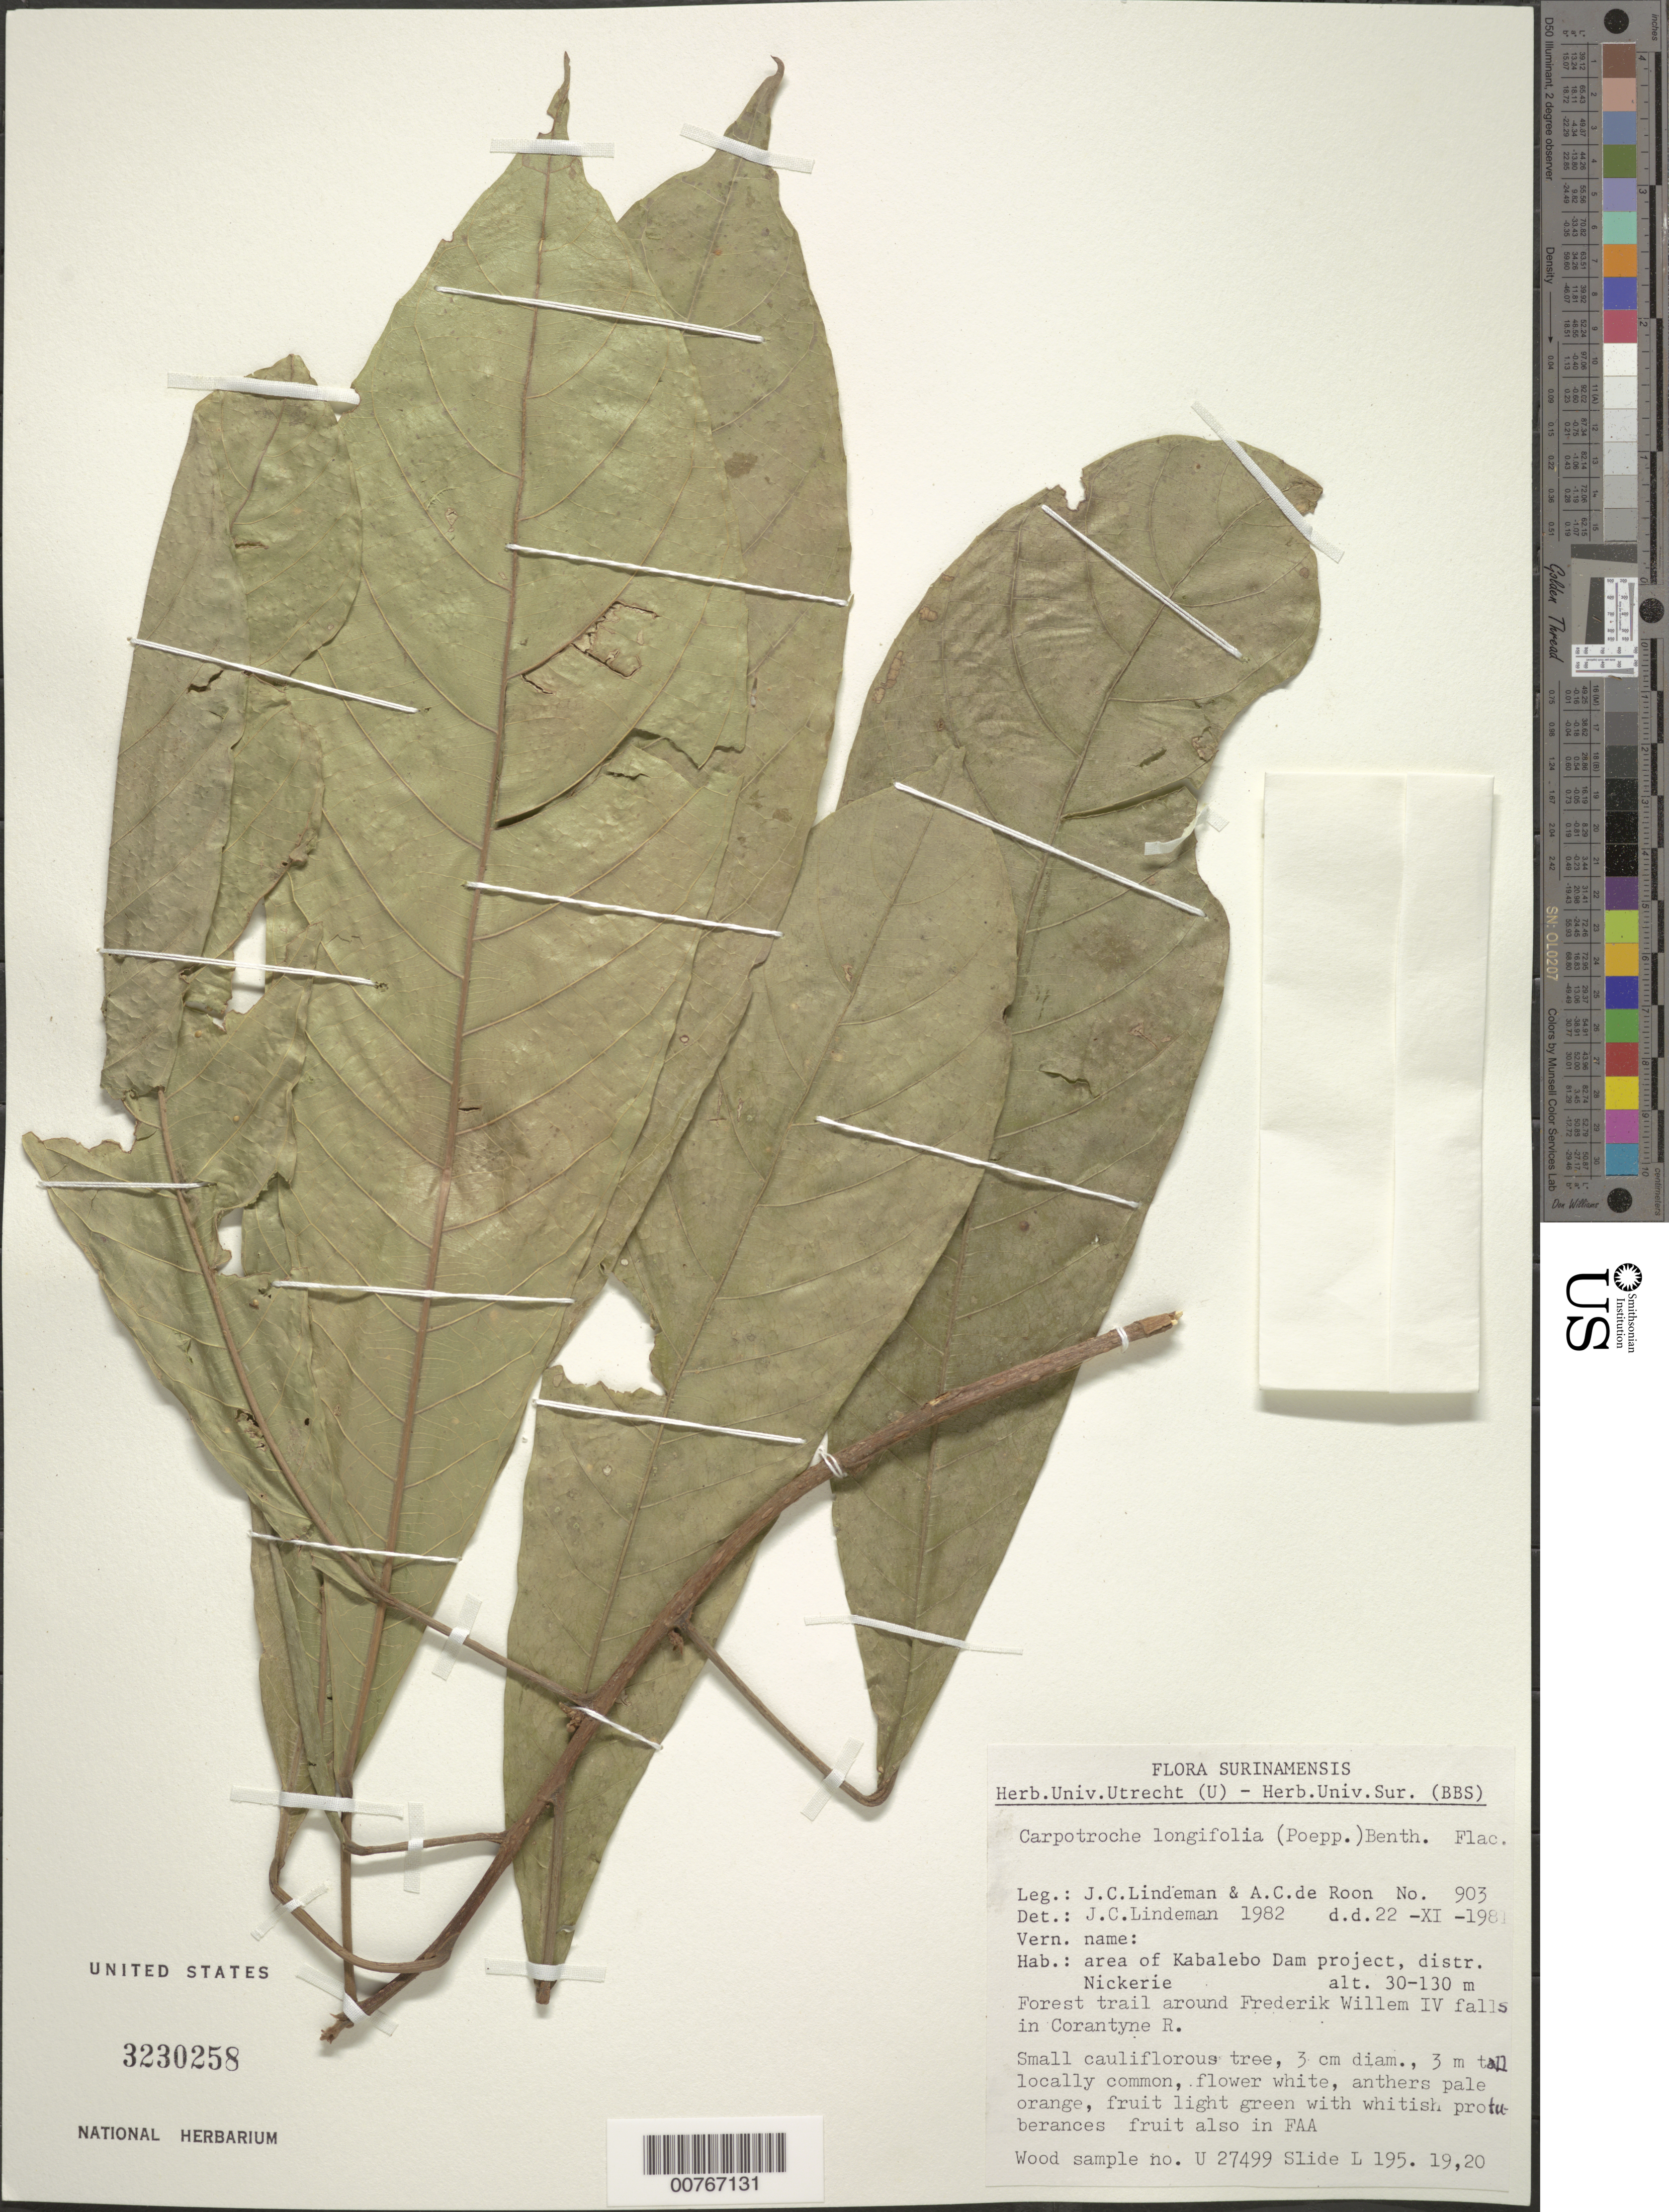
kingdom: Plantae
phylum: Tracheophyta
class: Magnoliopsida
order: Malpighiales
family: Achariaceae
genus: Carpotroche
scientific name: Carpotroche longifolia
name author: (Poepp.) Benth.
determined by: Lindeman, J. C.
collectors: J. C. Lindeman & A. de Roon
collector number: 81 903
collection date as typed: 22-Nov-81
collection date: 1981-11-22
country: Suriname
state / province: Nickerie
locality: Kabalebo Dam project area, trail around Frederik Willem IV Falls in Corantyne R.; Nickerie Dist.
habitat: Forest trail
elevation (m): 30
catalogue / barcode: US 3230258